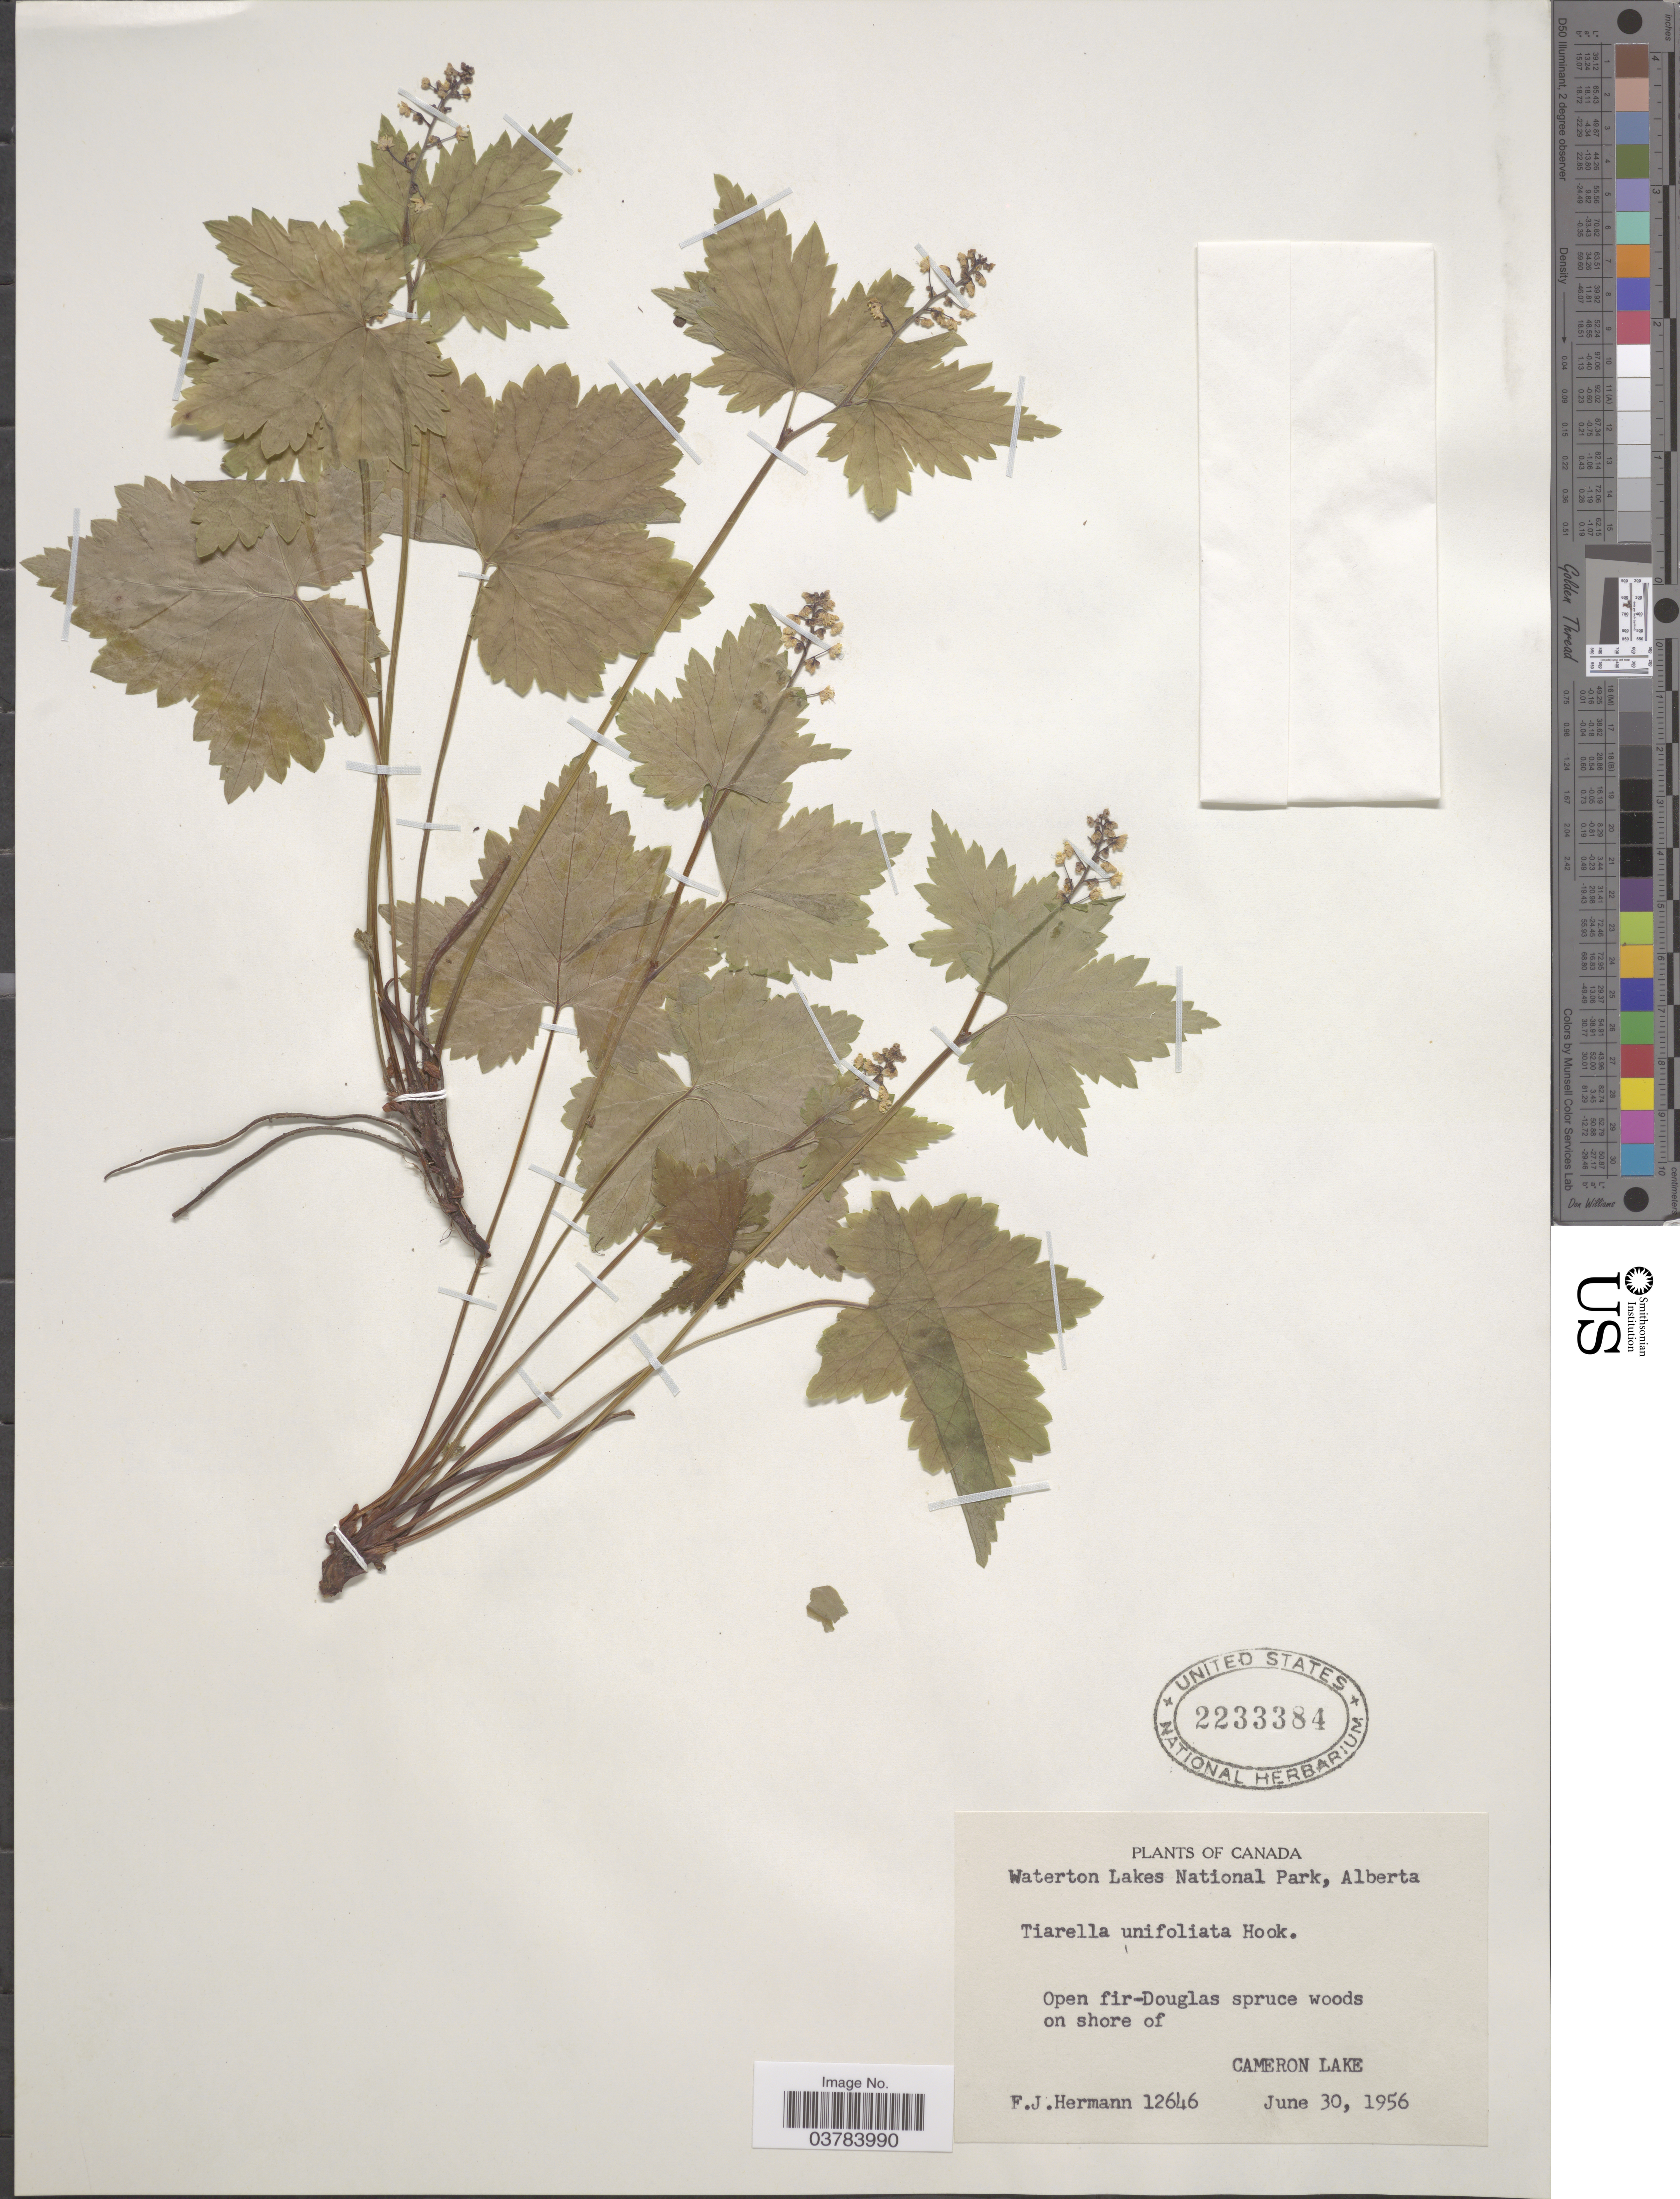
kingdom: Plantae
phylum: Tracheophyta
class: Magnoliopsida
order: Saxifragales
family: Saxifragaceae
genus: Tiarella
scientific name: Tiarella unifoliata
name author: Hook.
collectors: F. J. Hermann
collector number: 12646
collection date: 1956-06-30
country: Canada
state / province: Alberta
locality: Waterton Lakes National Park. Open fir-Douglas spruce woods on shore of Cameron Lake.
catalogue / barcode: US 2233384